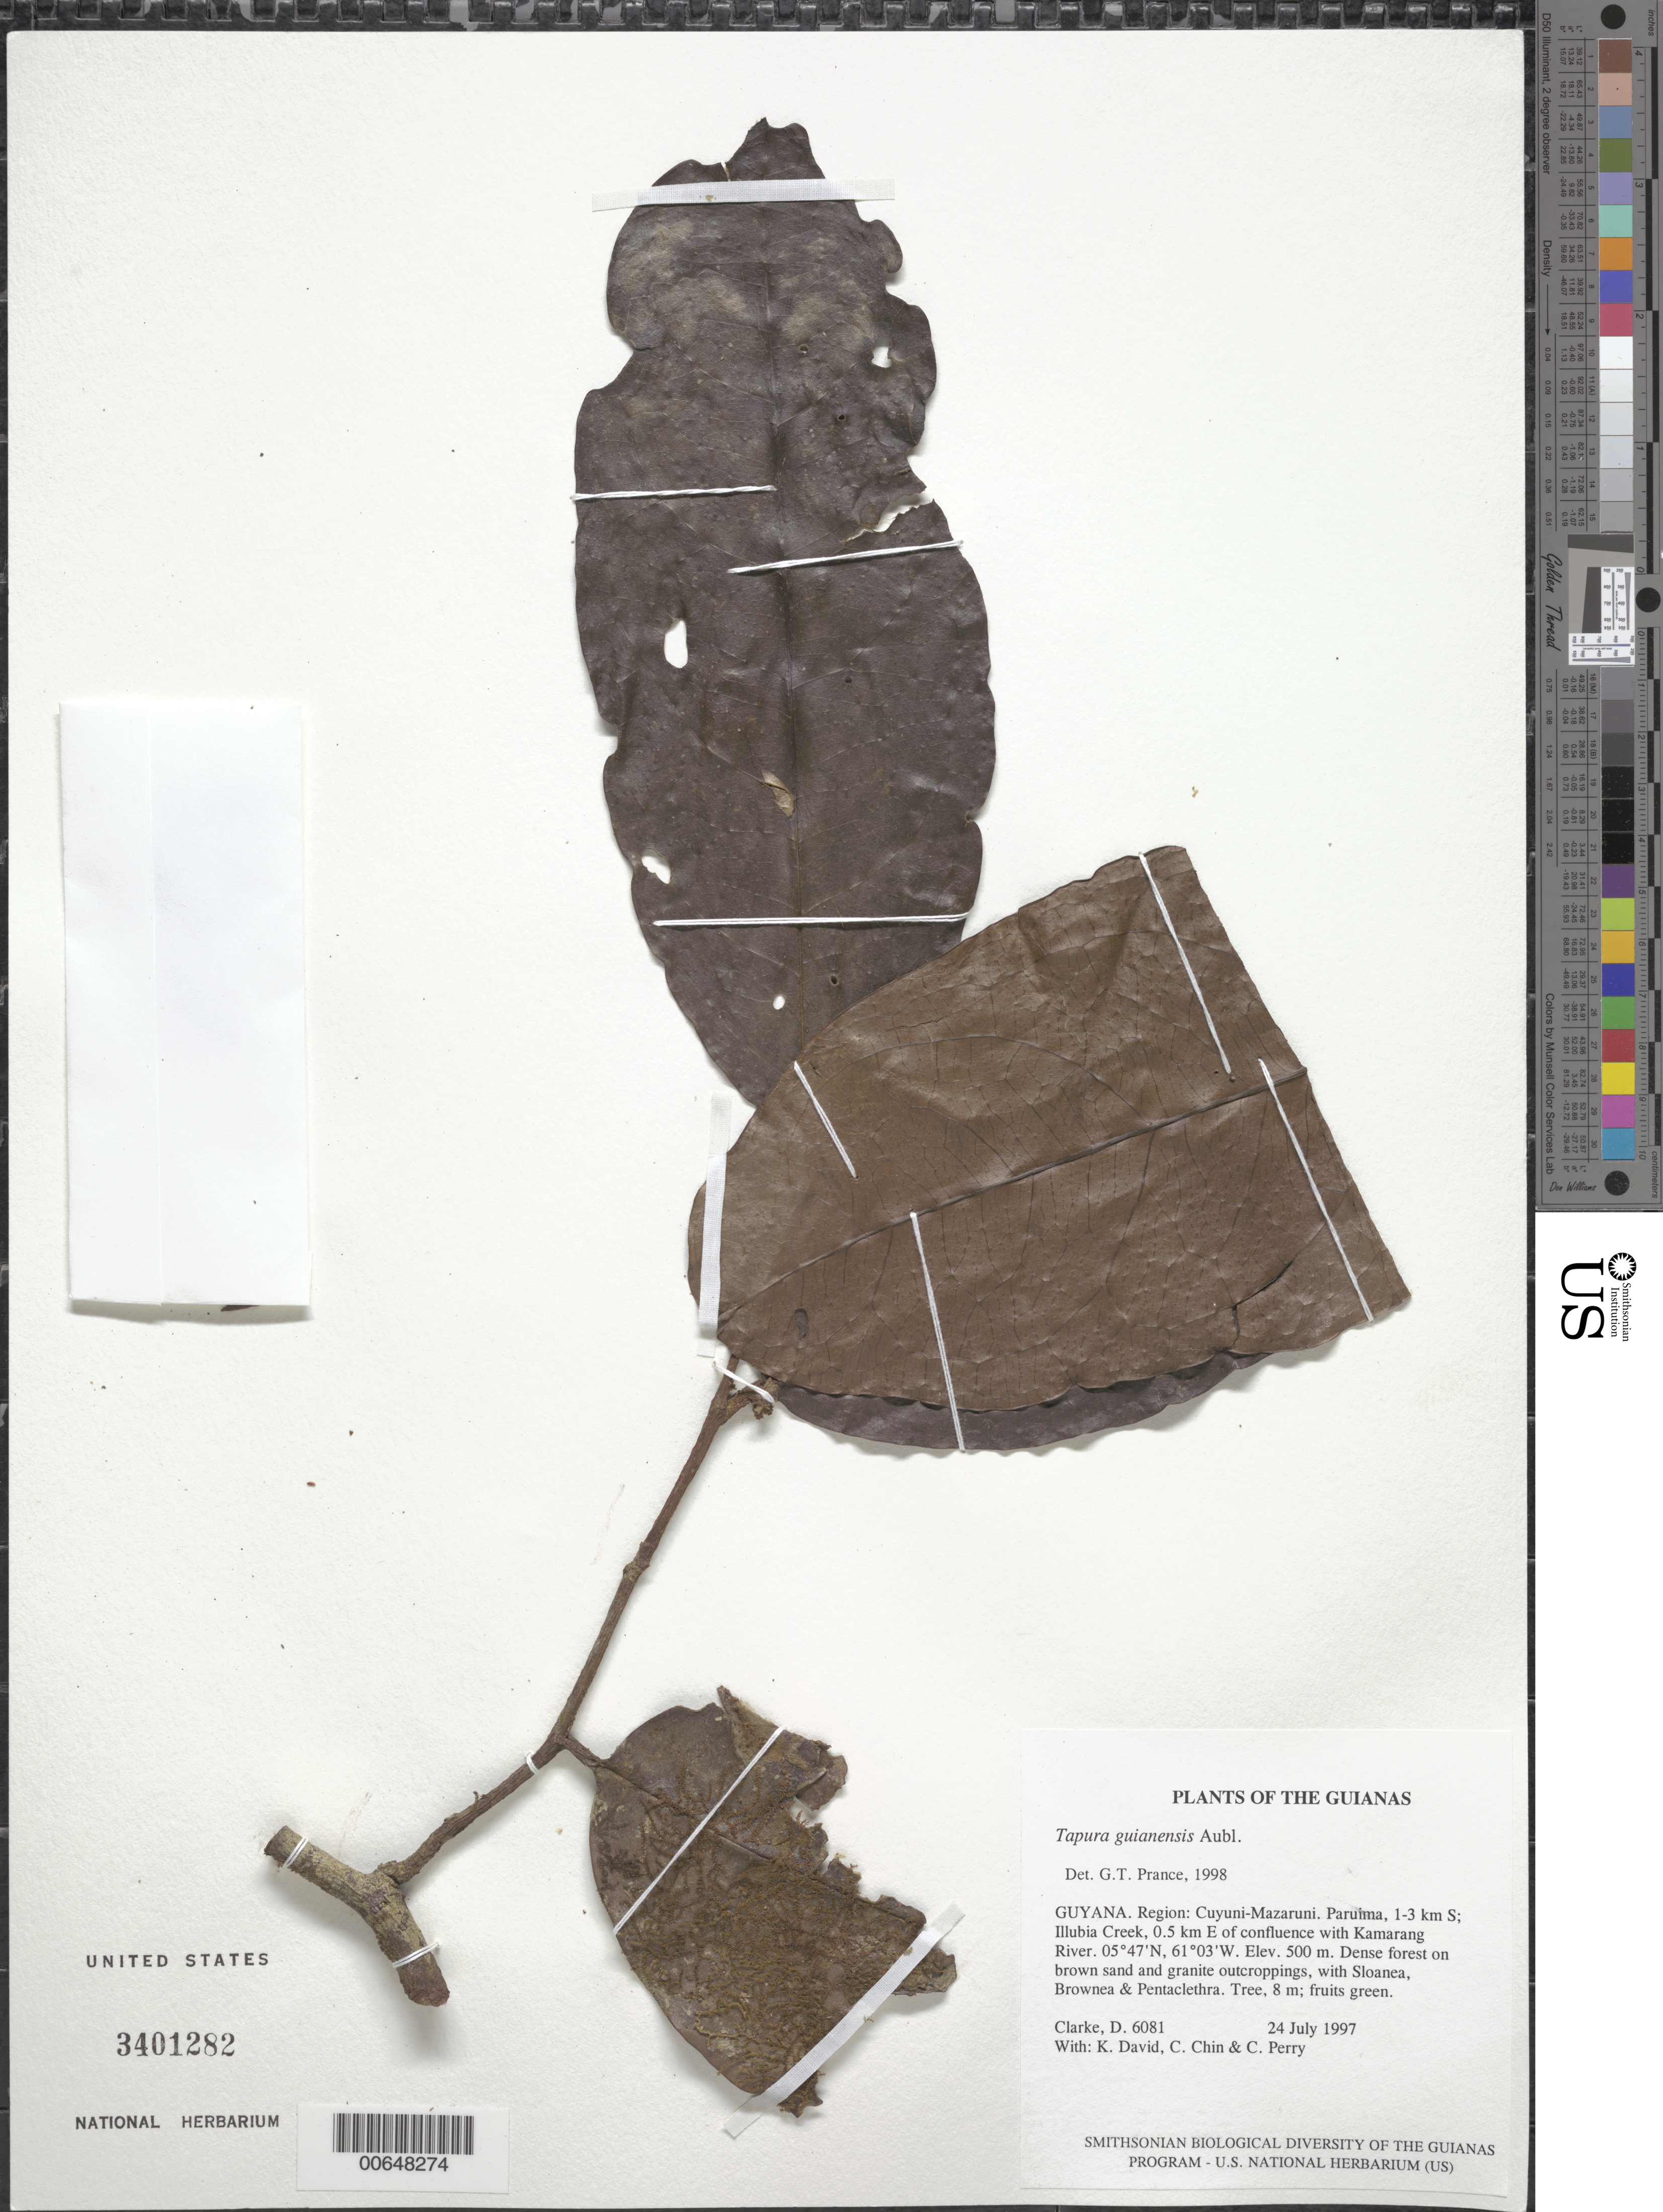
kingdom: Plantae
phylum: Tracheophyta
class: Magnoliopsida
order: Malpighiales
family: Dichapetalaceae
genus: Tapura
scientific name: Tapura guianensis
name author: Aubl.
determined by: Prance, G. T.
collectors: H. D. Clarke, K. David, C. Chin & C. Perry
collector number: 6081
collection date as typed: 24 July 1997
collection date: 1997-07-24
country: Guyana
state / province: Cuyuni-Mazaruni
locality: Paruima, 1-3 km S; Illubia Creek, 0.5 km E of confluence with Kamarang River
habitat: Dense forest on brown sand and granite outcroppings, with Sloanea, Brownea & Pentaclethra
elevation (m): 500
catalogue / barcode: US 3401282